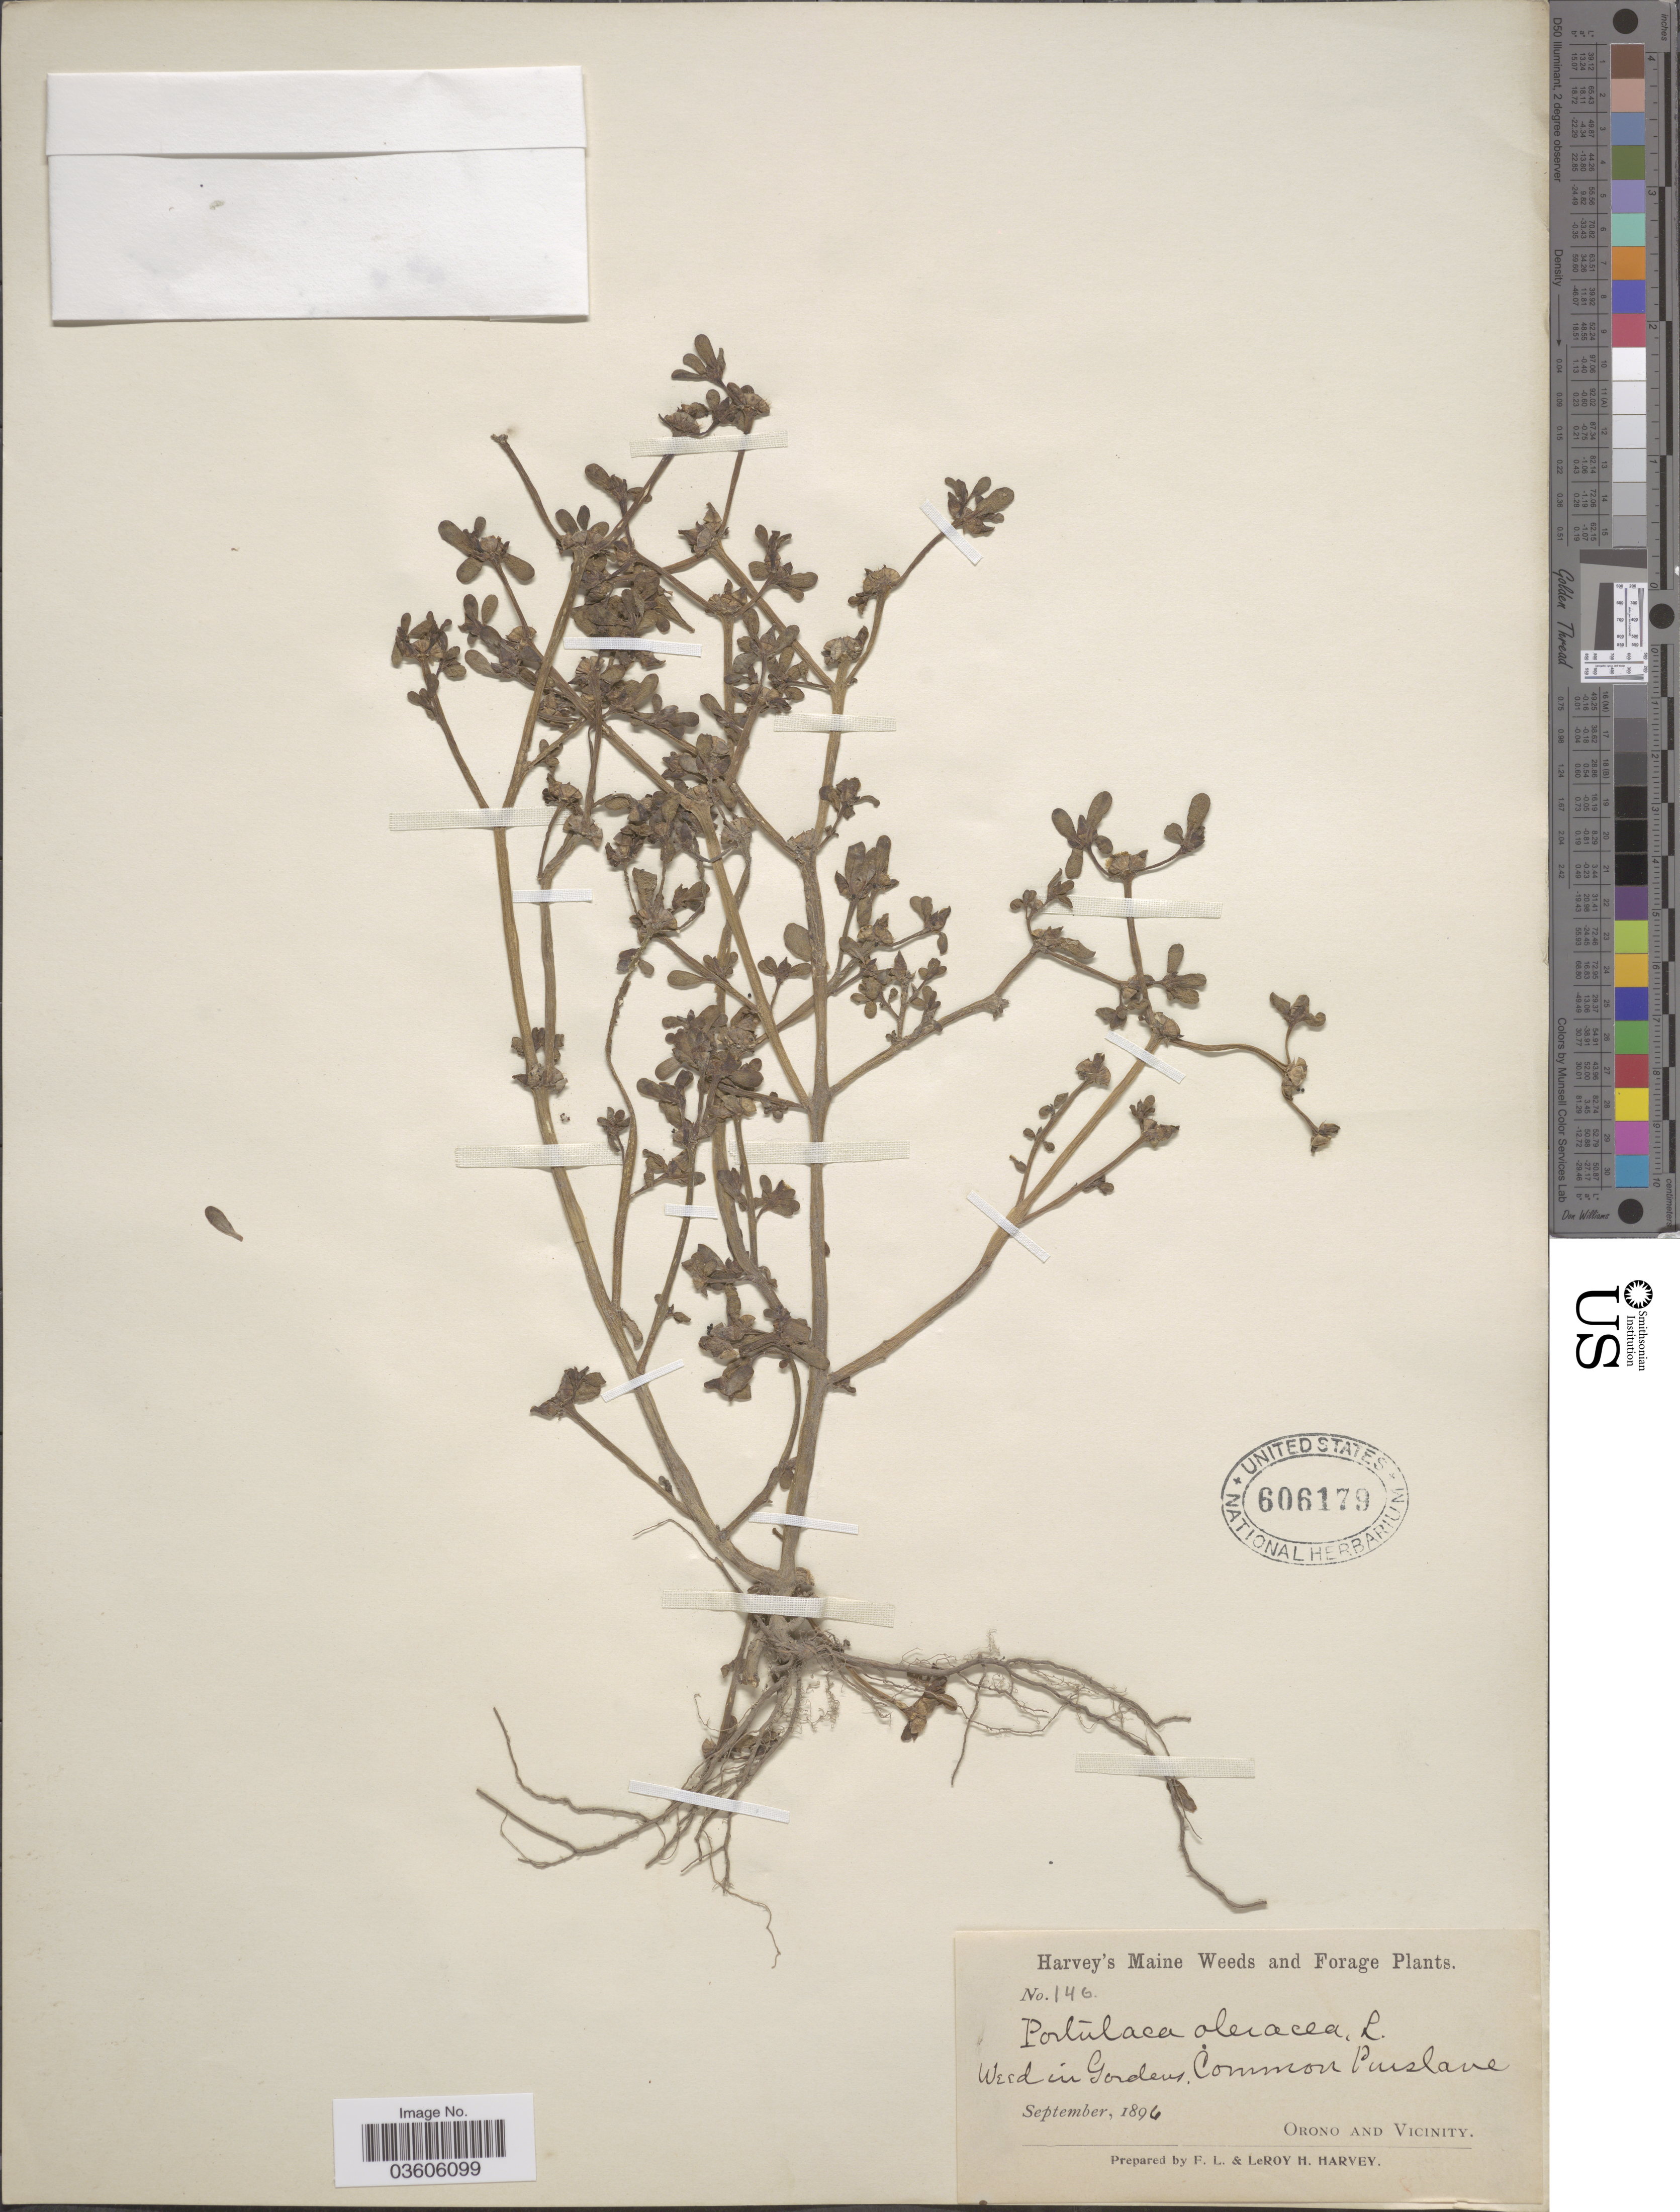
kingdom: Plantae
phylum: Tracheophyta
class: Magnoliopsida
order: Caryophyllales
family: Portulacaceae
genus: Portulaca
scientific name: Portulaca oleracea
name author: L.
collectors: F. L. Harvey & L. H. Harvey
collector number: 146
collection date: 1896-09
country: United States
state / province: Maine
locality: Gardens. Orono and vicinity.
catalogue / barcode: US 606179